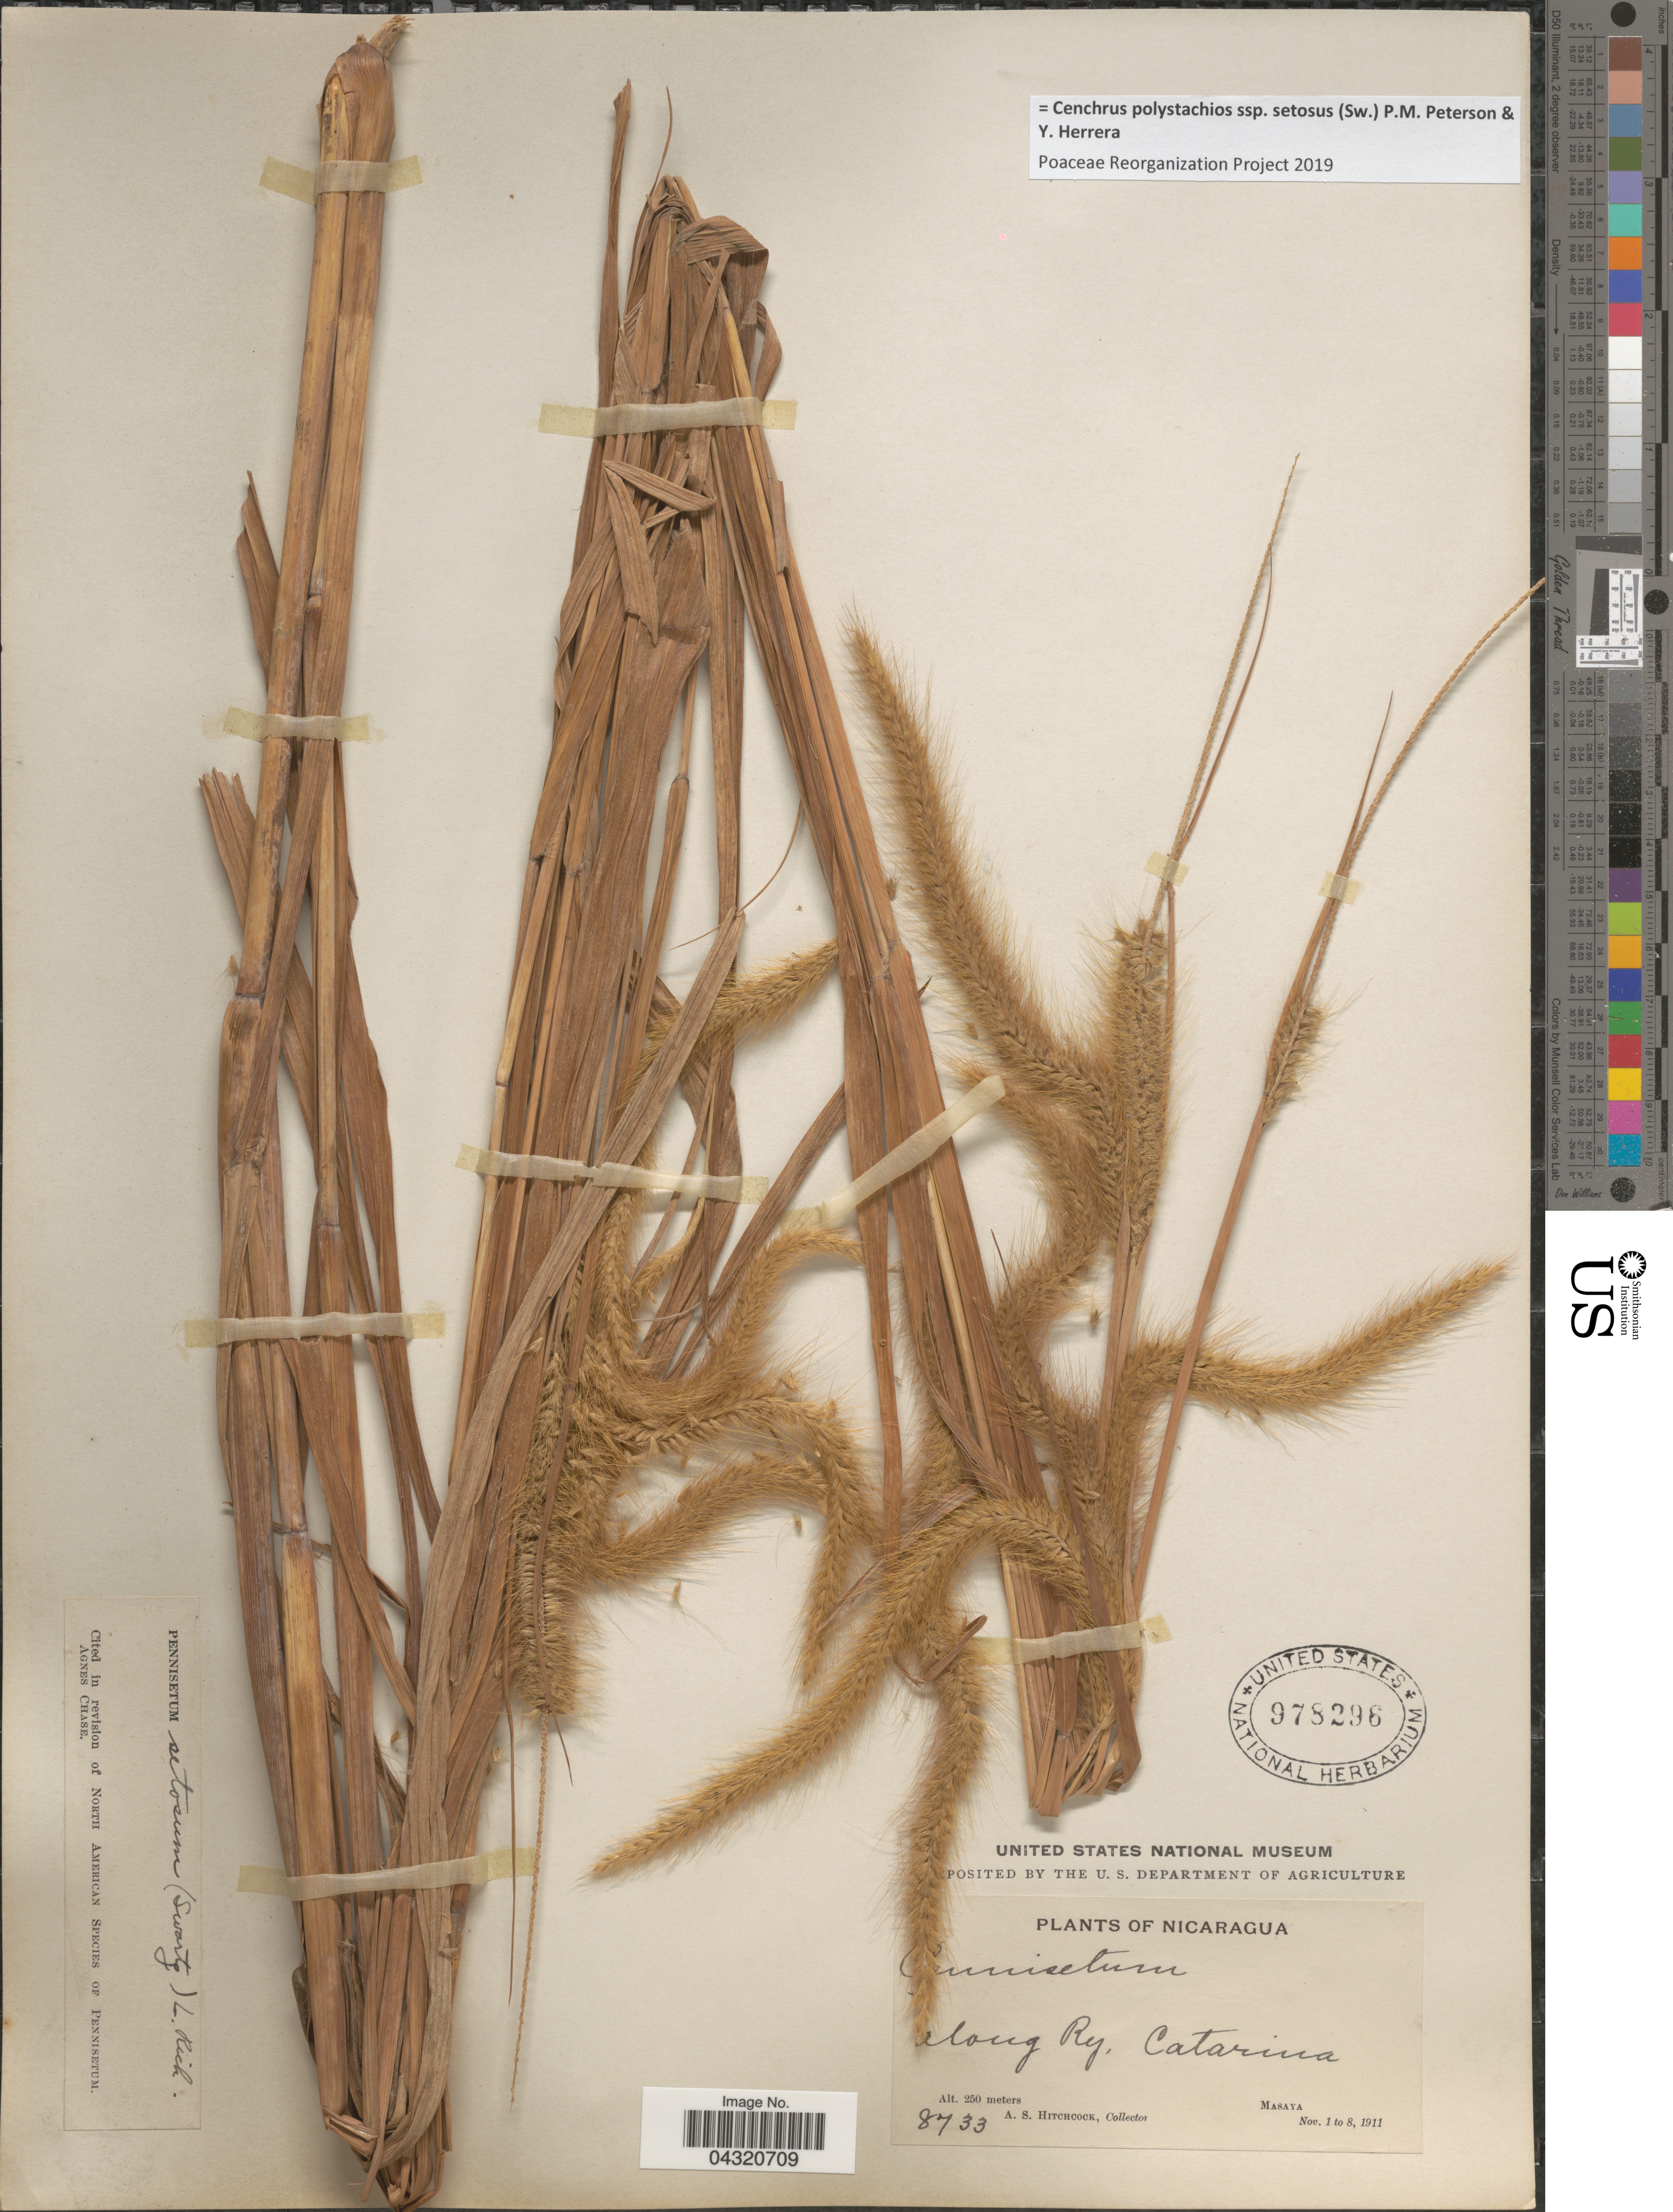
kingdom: Plantae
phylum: Tracheophyta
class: Liliopsida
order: Poales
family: Poaceae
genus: Cenchrus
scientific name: Cenchrus polystachios subsp. setosus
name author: (Sw.) P.M. Peterson & Y. Herrera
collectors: A. S. Hitchcock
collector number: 8733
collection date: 1911-11-01/1911-11-08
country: Nicaragua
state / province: Masaya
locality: Along Ry. Catarina.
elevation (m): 250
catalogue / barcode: US 978296